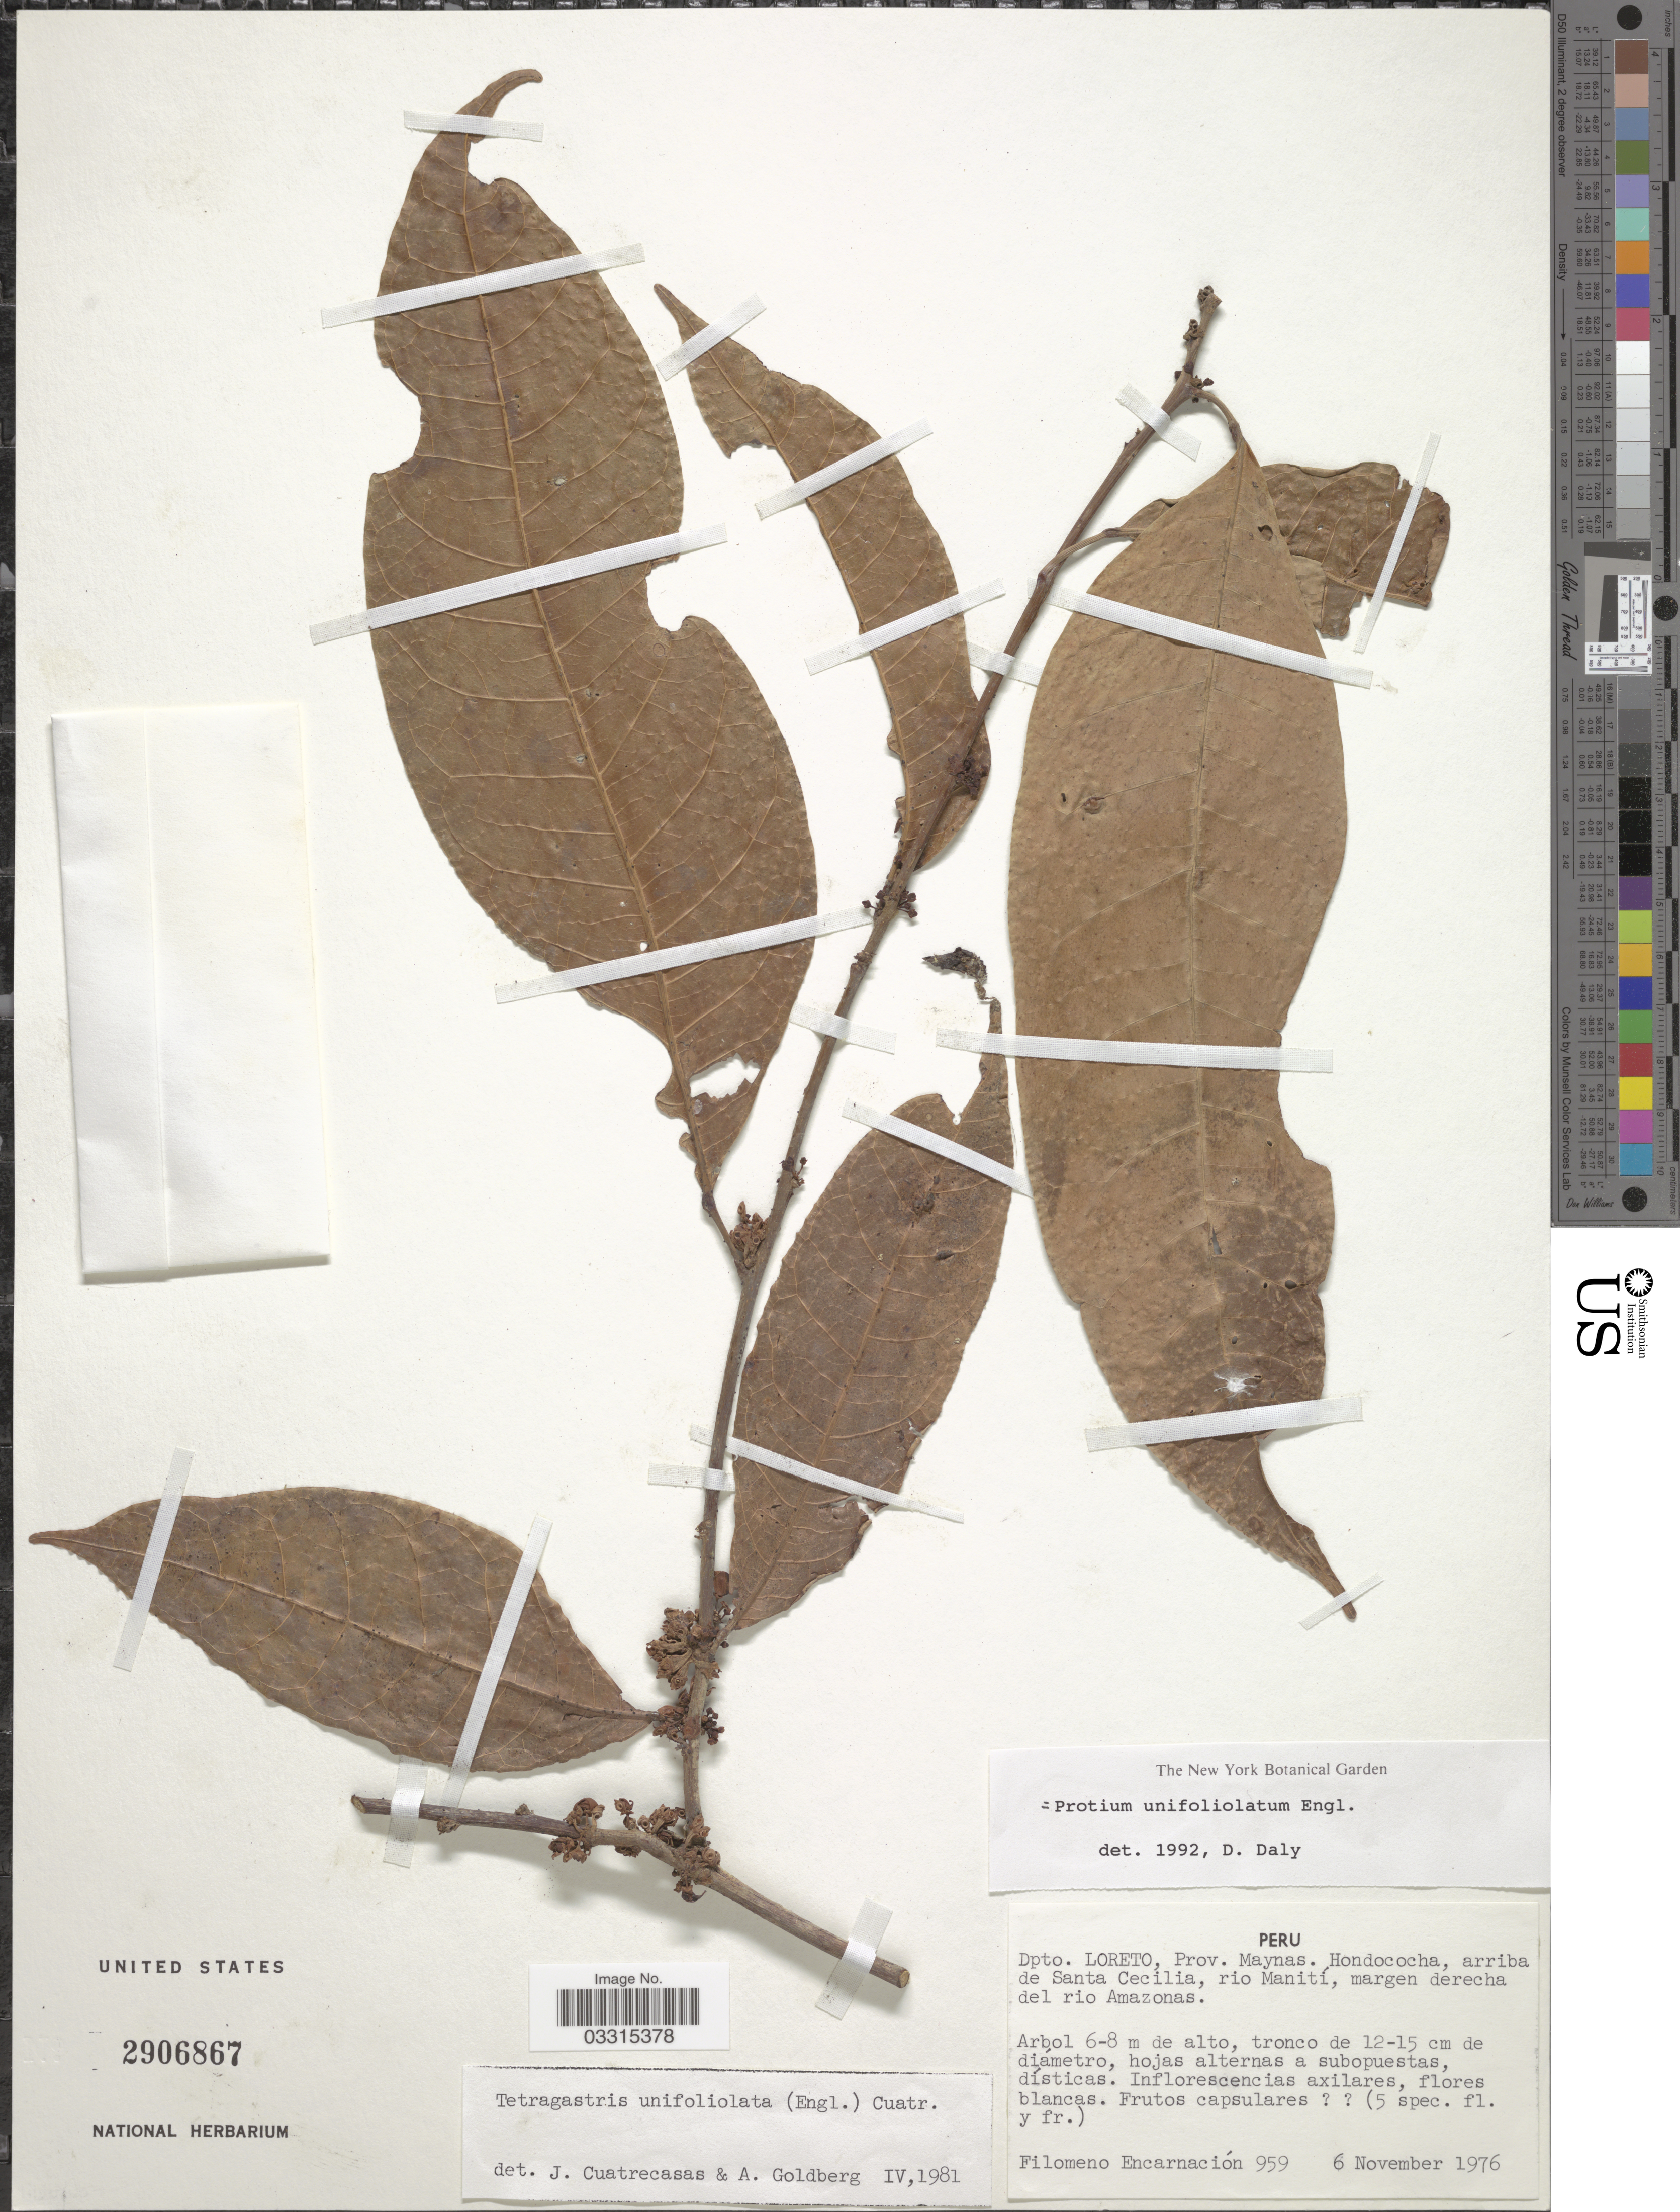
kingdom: Plantae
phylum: Tracheophyta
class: Magnoliopsida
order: Sapindales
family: Burseraceae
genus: Protium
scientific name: Protium unifoliolatum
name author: Engl.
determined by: Daly, D. C.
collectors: F. Encarnación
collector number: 959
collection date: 1976-11-06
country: Peru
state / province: Loreto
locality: Dpto. Loreto, Prov. Maynas. Hondococha, arriba de Santa Cecilia, rio Manití, margen derecha del rio Amazonas.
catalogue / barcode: US 2906867